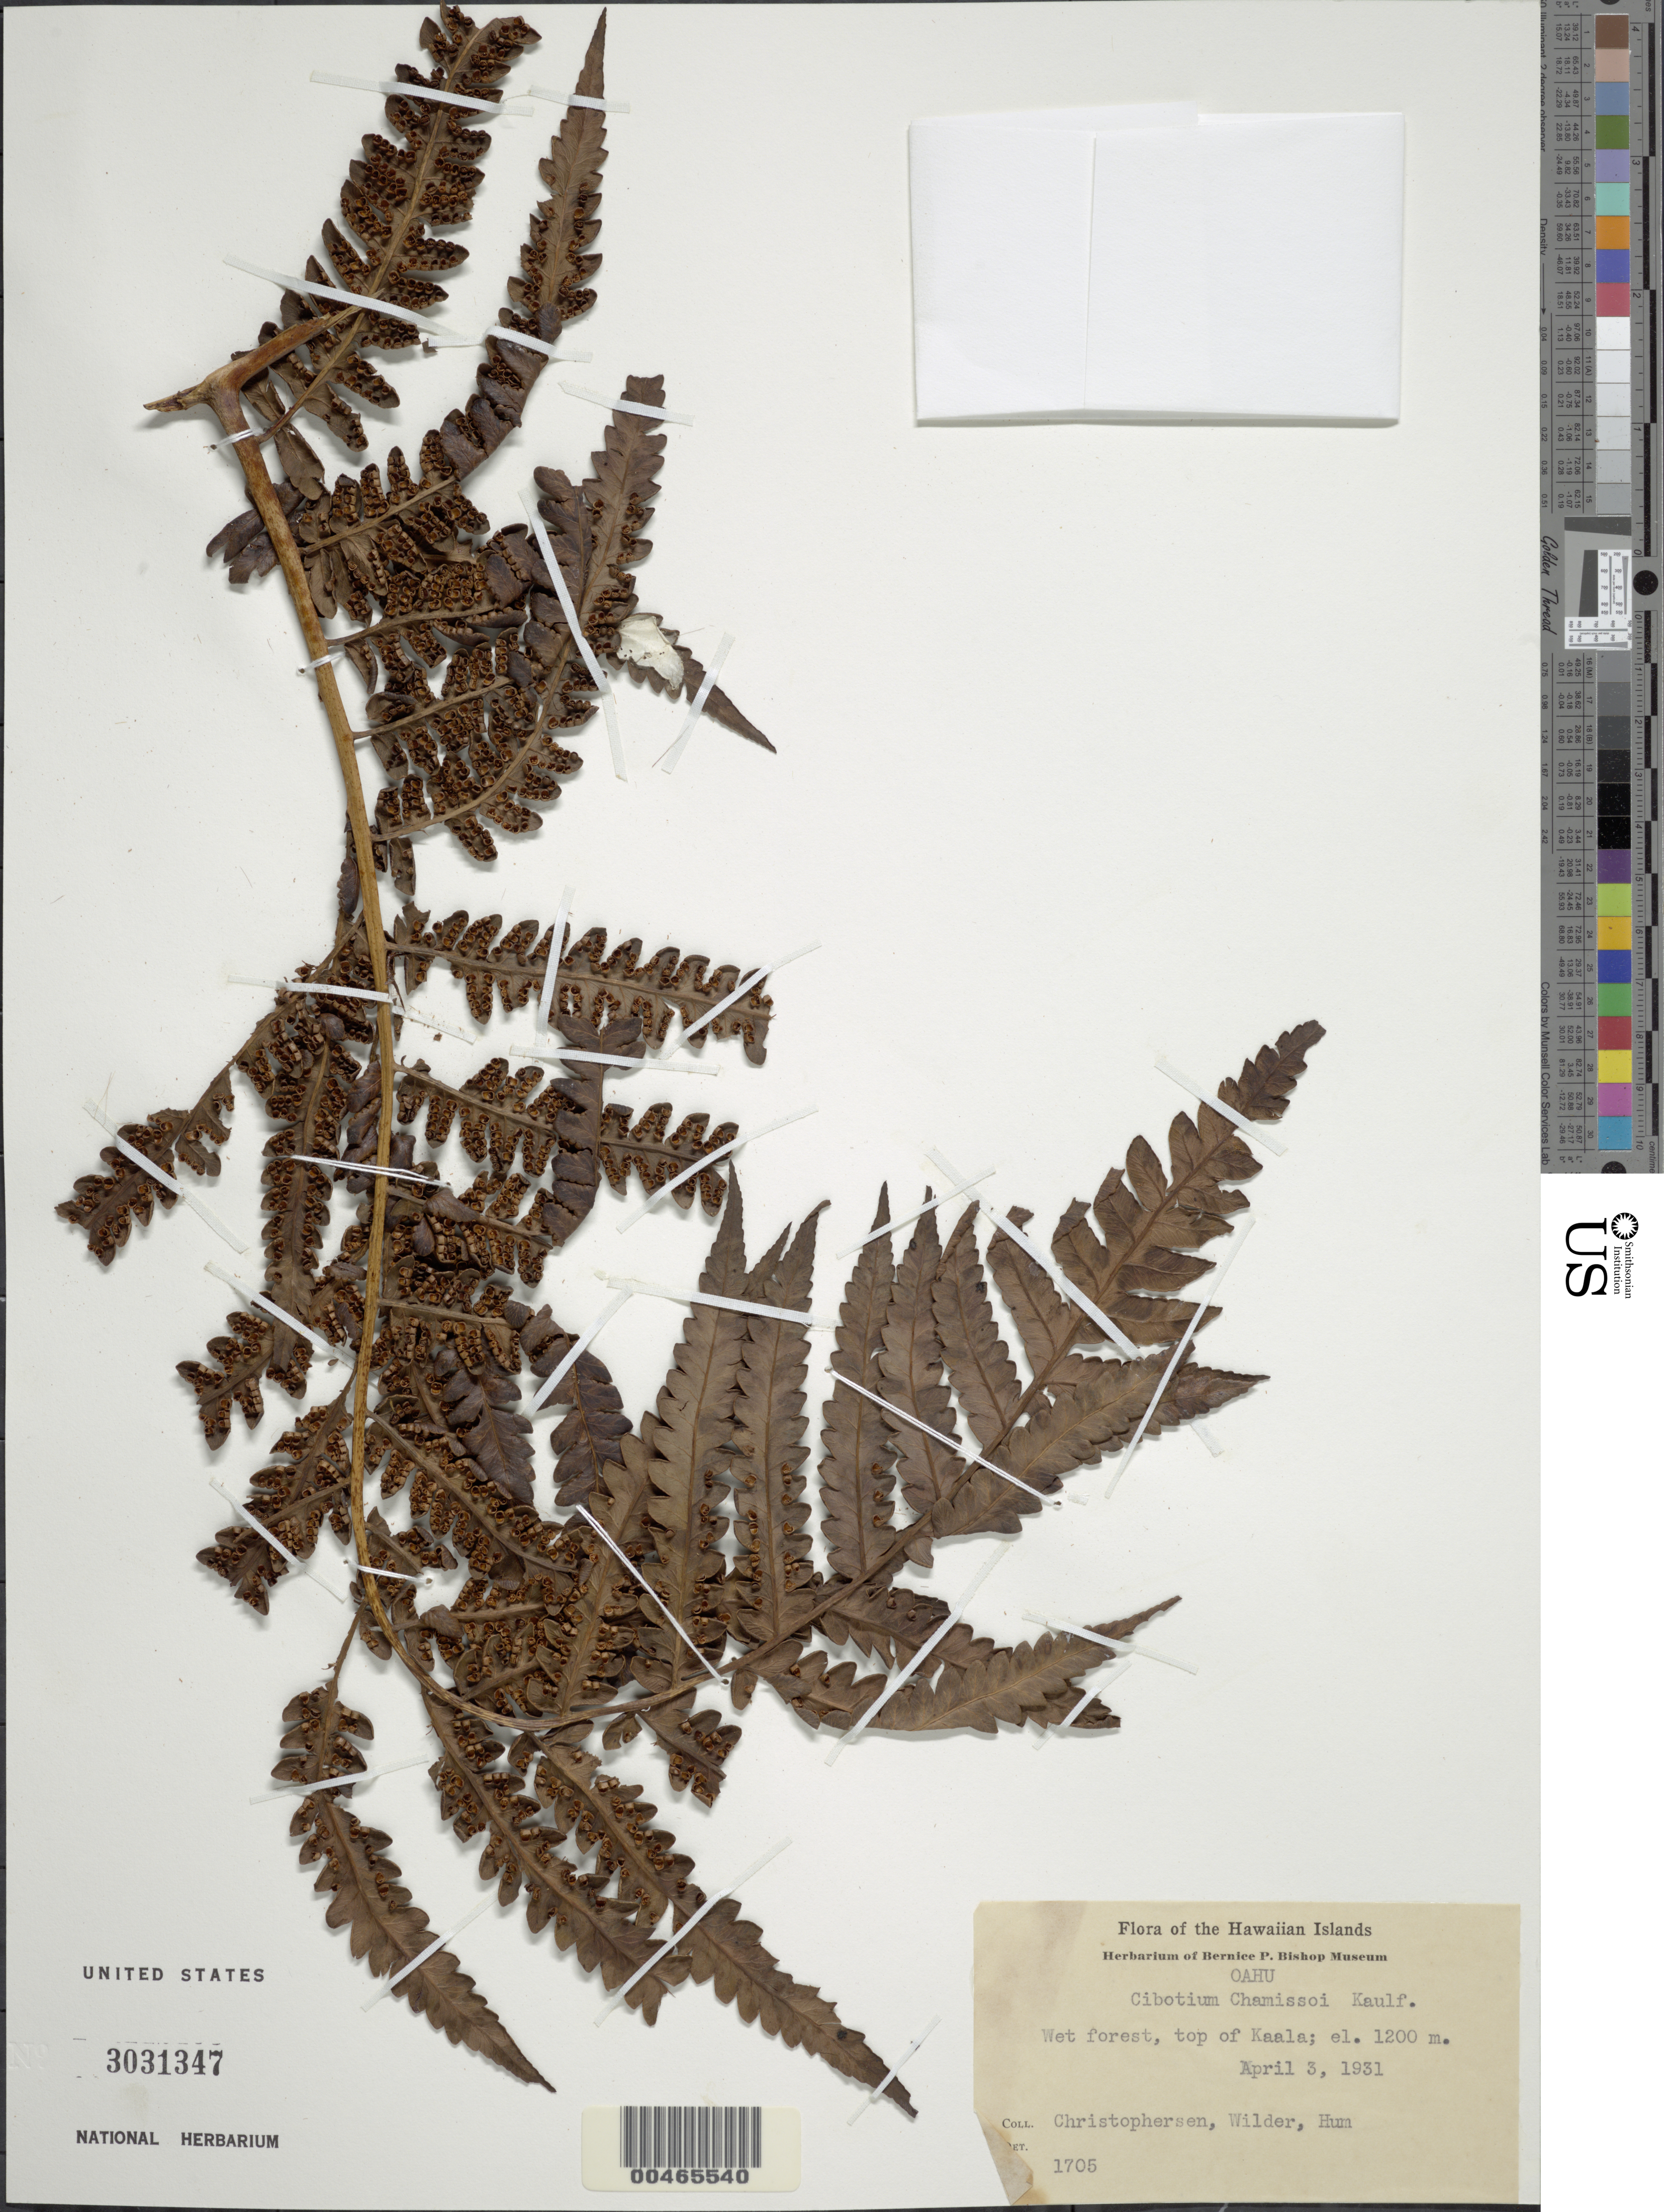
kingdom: Plantae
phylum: Tracheophyta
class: Polypodiopsida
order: Cyatheales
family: Cibotiaceae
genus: Cibotium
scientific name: Cibotium menziesii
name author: Hook.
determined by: Palmer, D. D.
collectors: E. Christophersen, G. Wilder & E. Hume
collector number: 1705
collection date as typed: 3 Apr 1931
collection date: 1931-04-03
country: United States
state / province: Hawaii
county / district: Honolulu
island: Oahu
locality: Top of Kaala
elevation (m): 1200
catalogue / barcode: US 3031347